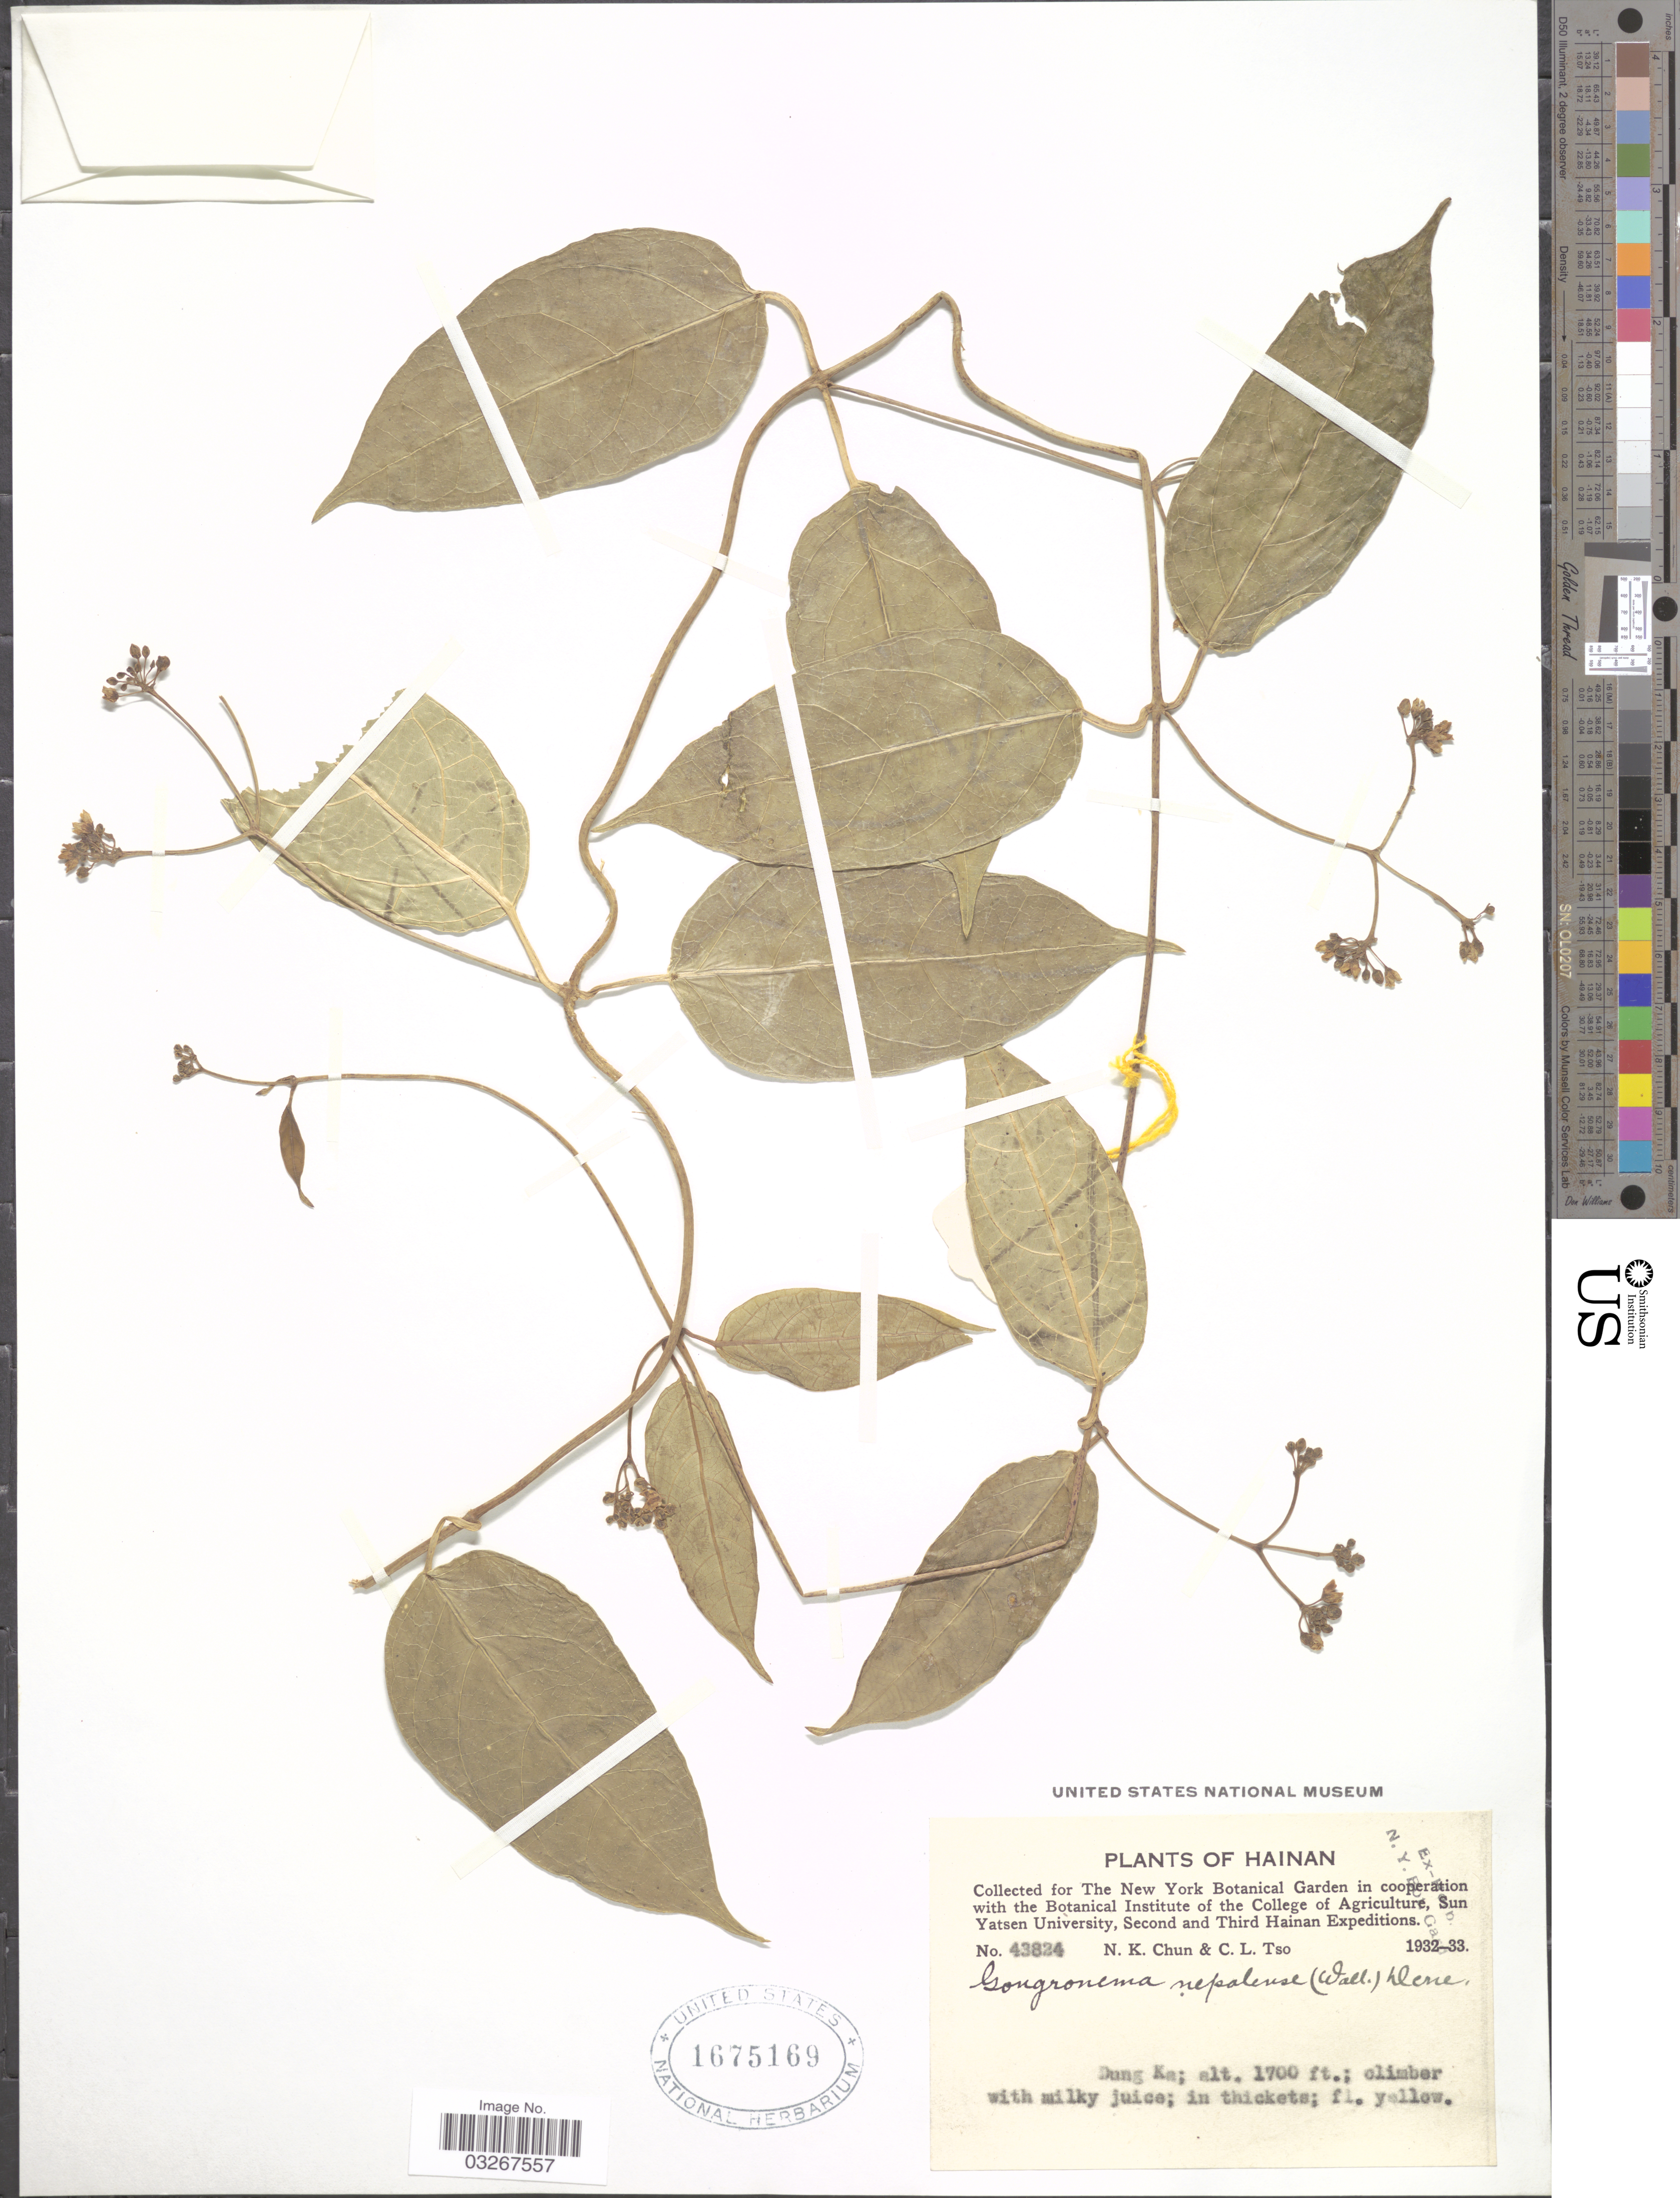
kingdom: Plantae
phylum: Tracheophyta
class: Magnoliopsida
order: Gentianales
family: Apocynaceae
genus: Gongronema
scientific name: Gongronema napalense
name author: (Wall.) Decne.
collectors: N. K. Chun & C. Tso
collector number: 43824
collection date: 1932/1933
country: China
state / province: Hainan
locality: Dung Ka.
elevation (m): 518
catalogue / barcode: US 1675169